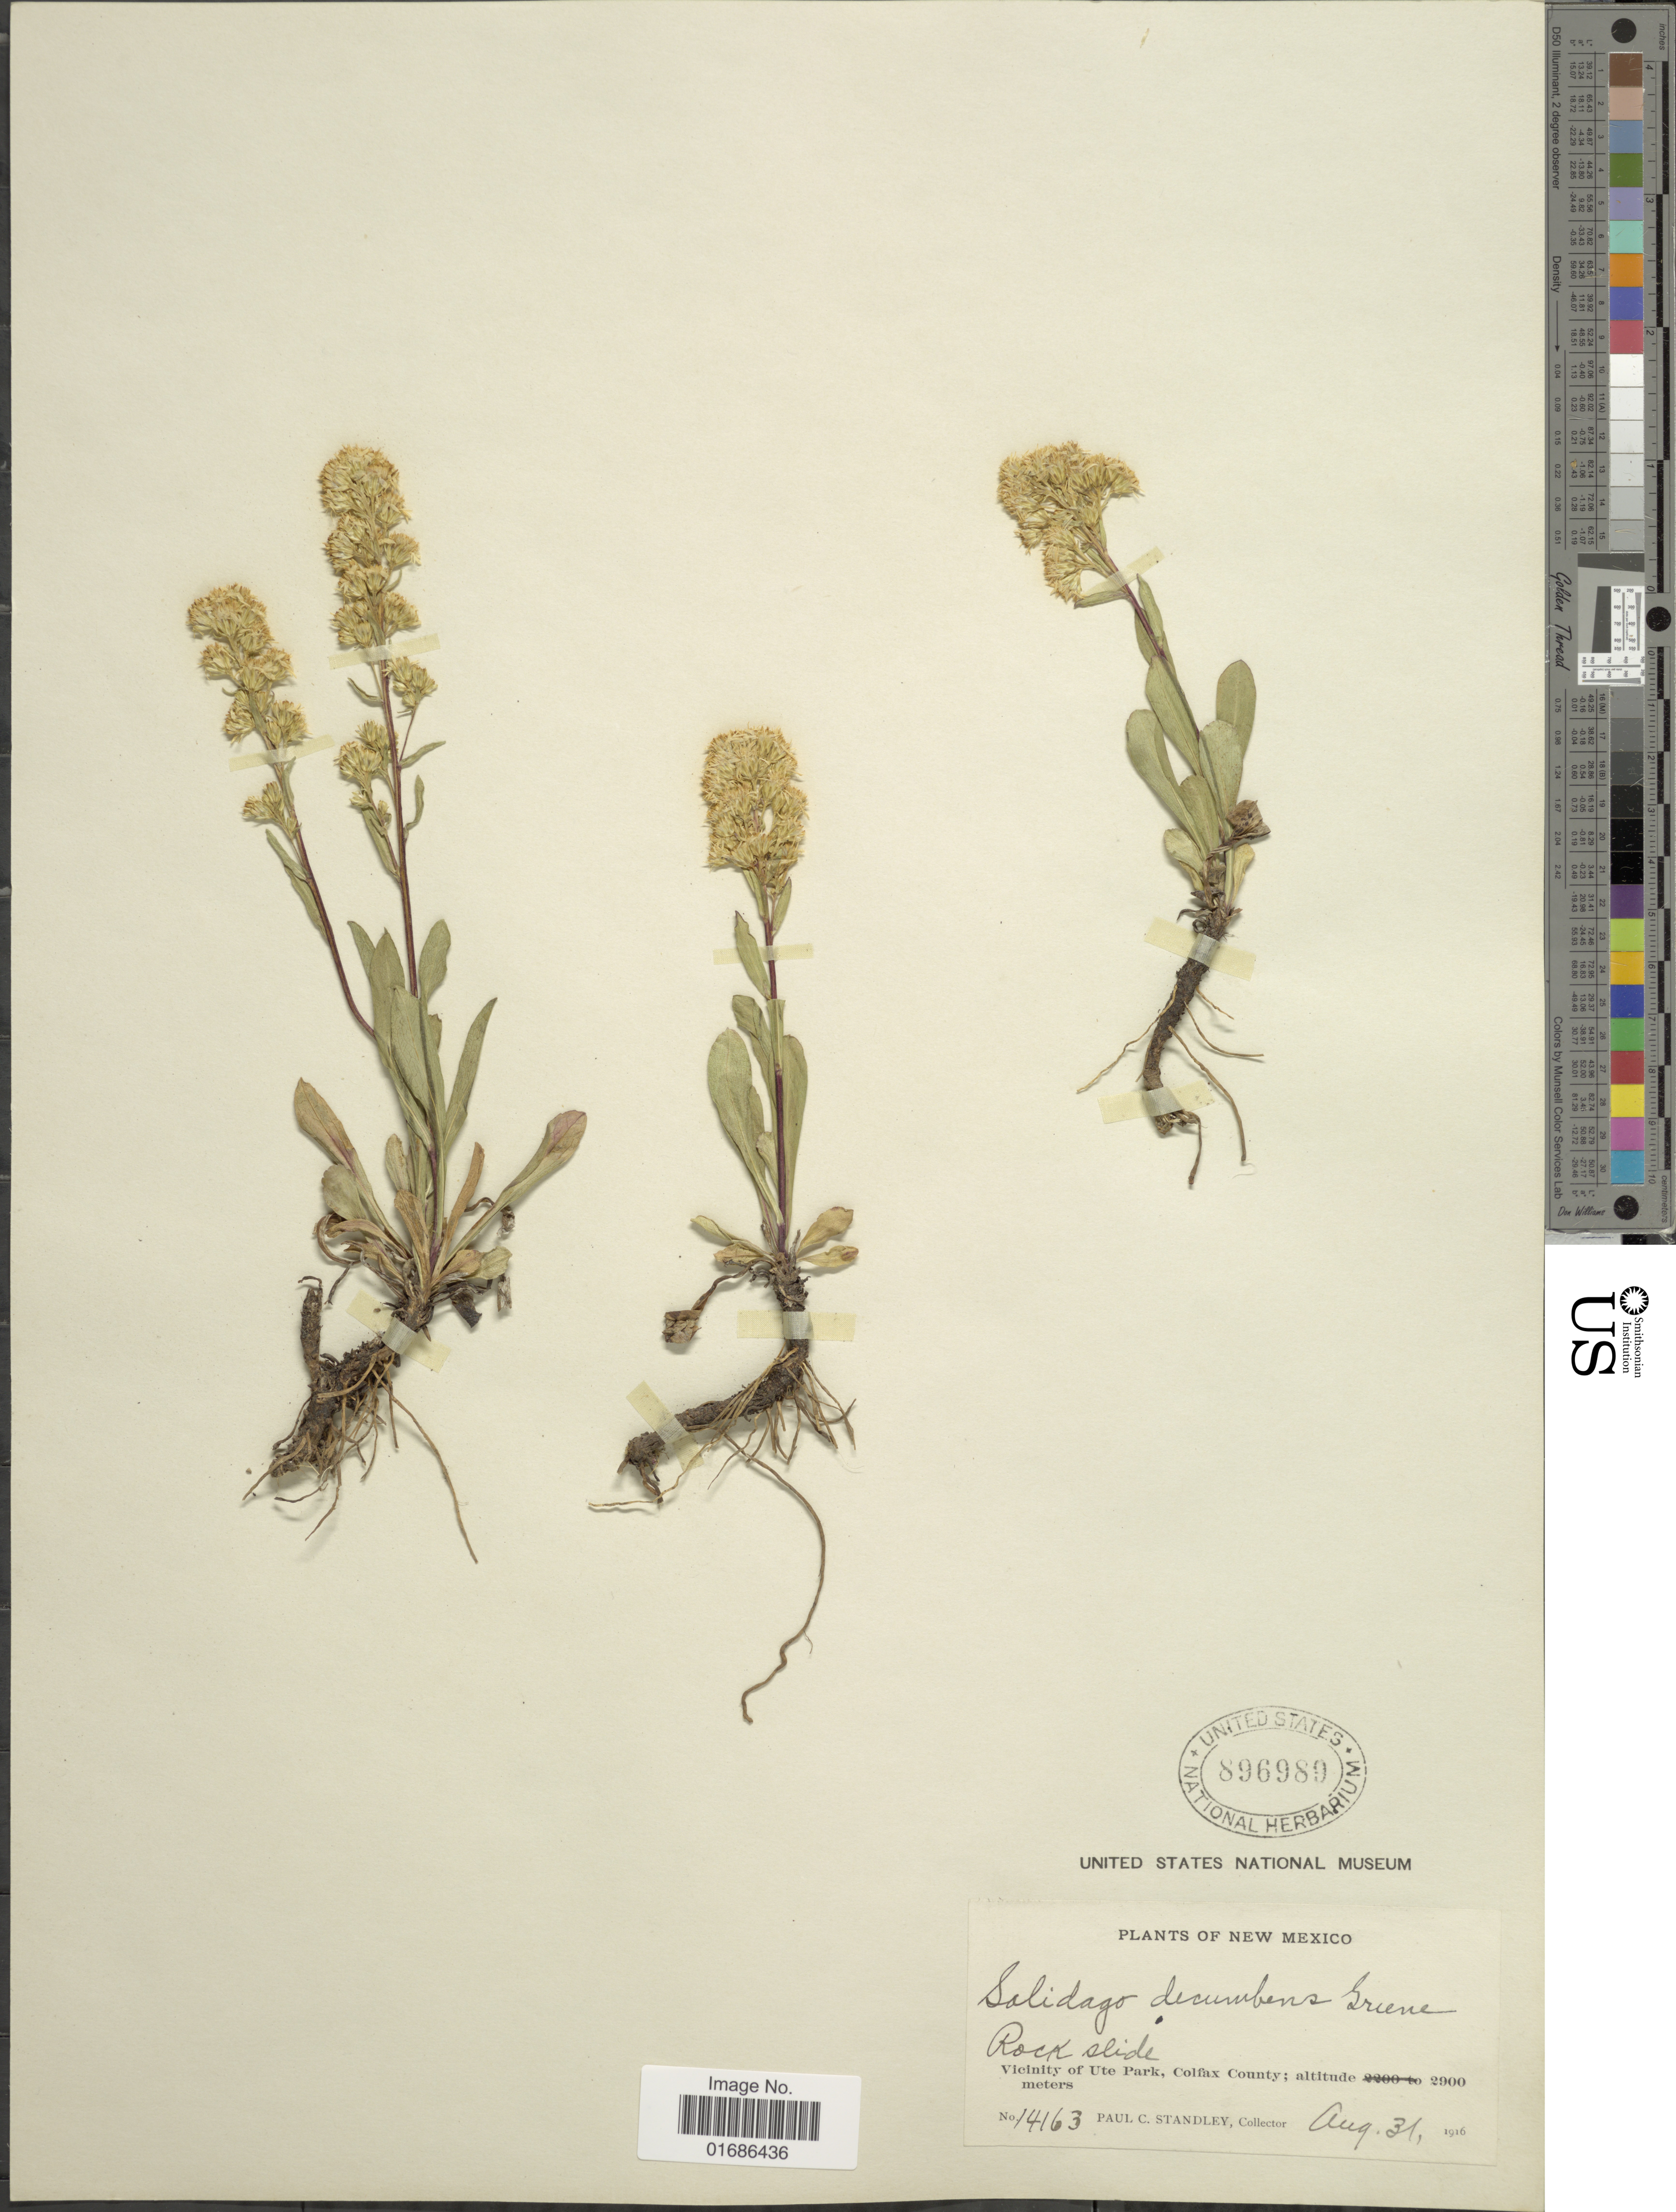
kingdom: Plantae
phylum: Tracheophyta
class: Magnoliopsida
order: Asterales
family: Asteraceae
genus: Solidago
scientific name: Solidago decumbens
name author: Greene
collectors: P. C. Standley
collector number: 14163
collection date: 1916-08-31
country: United States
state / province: New Mexico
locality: Rock slide, Vicinity of Ute Park, Colfax County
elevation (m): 2900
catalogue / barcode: US 896980